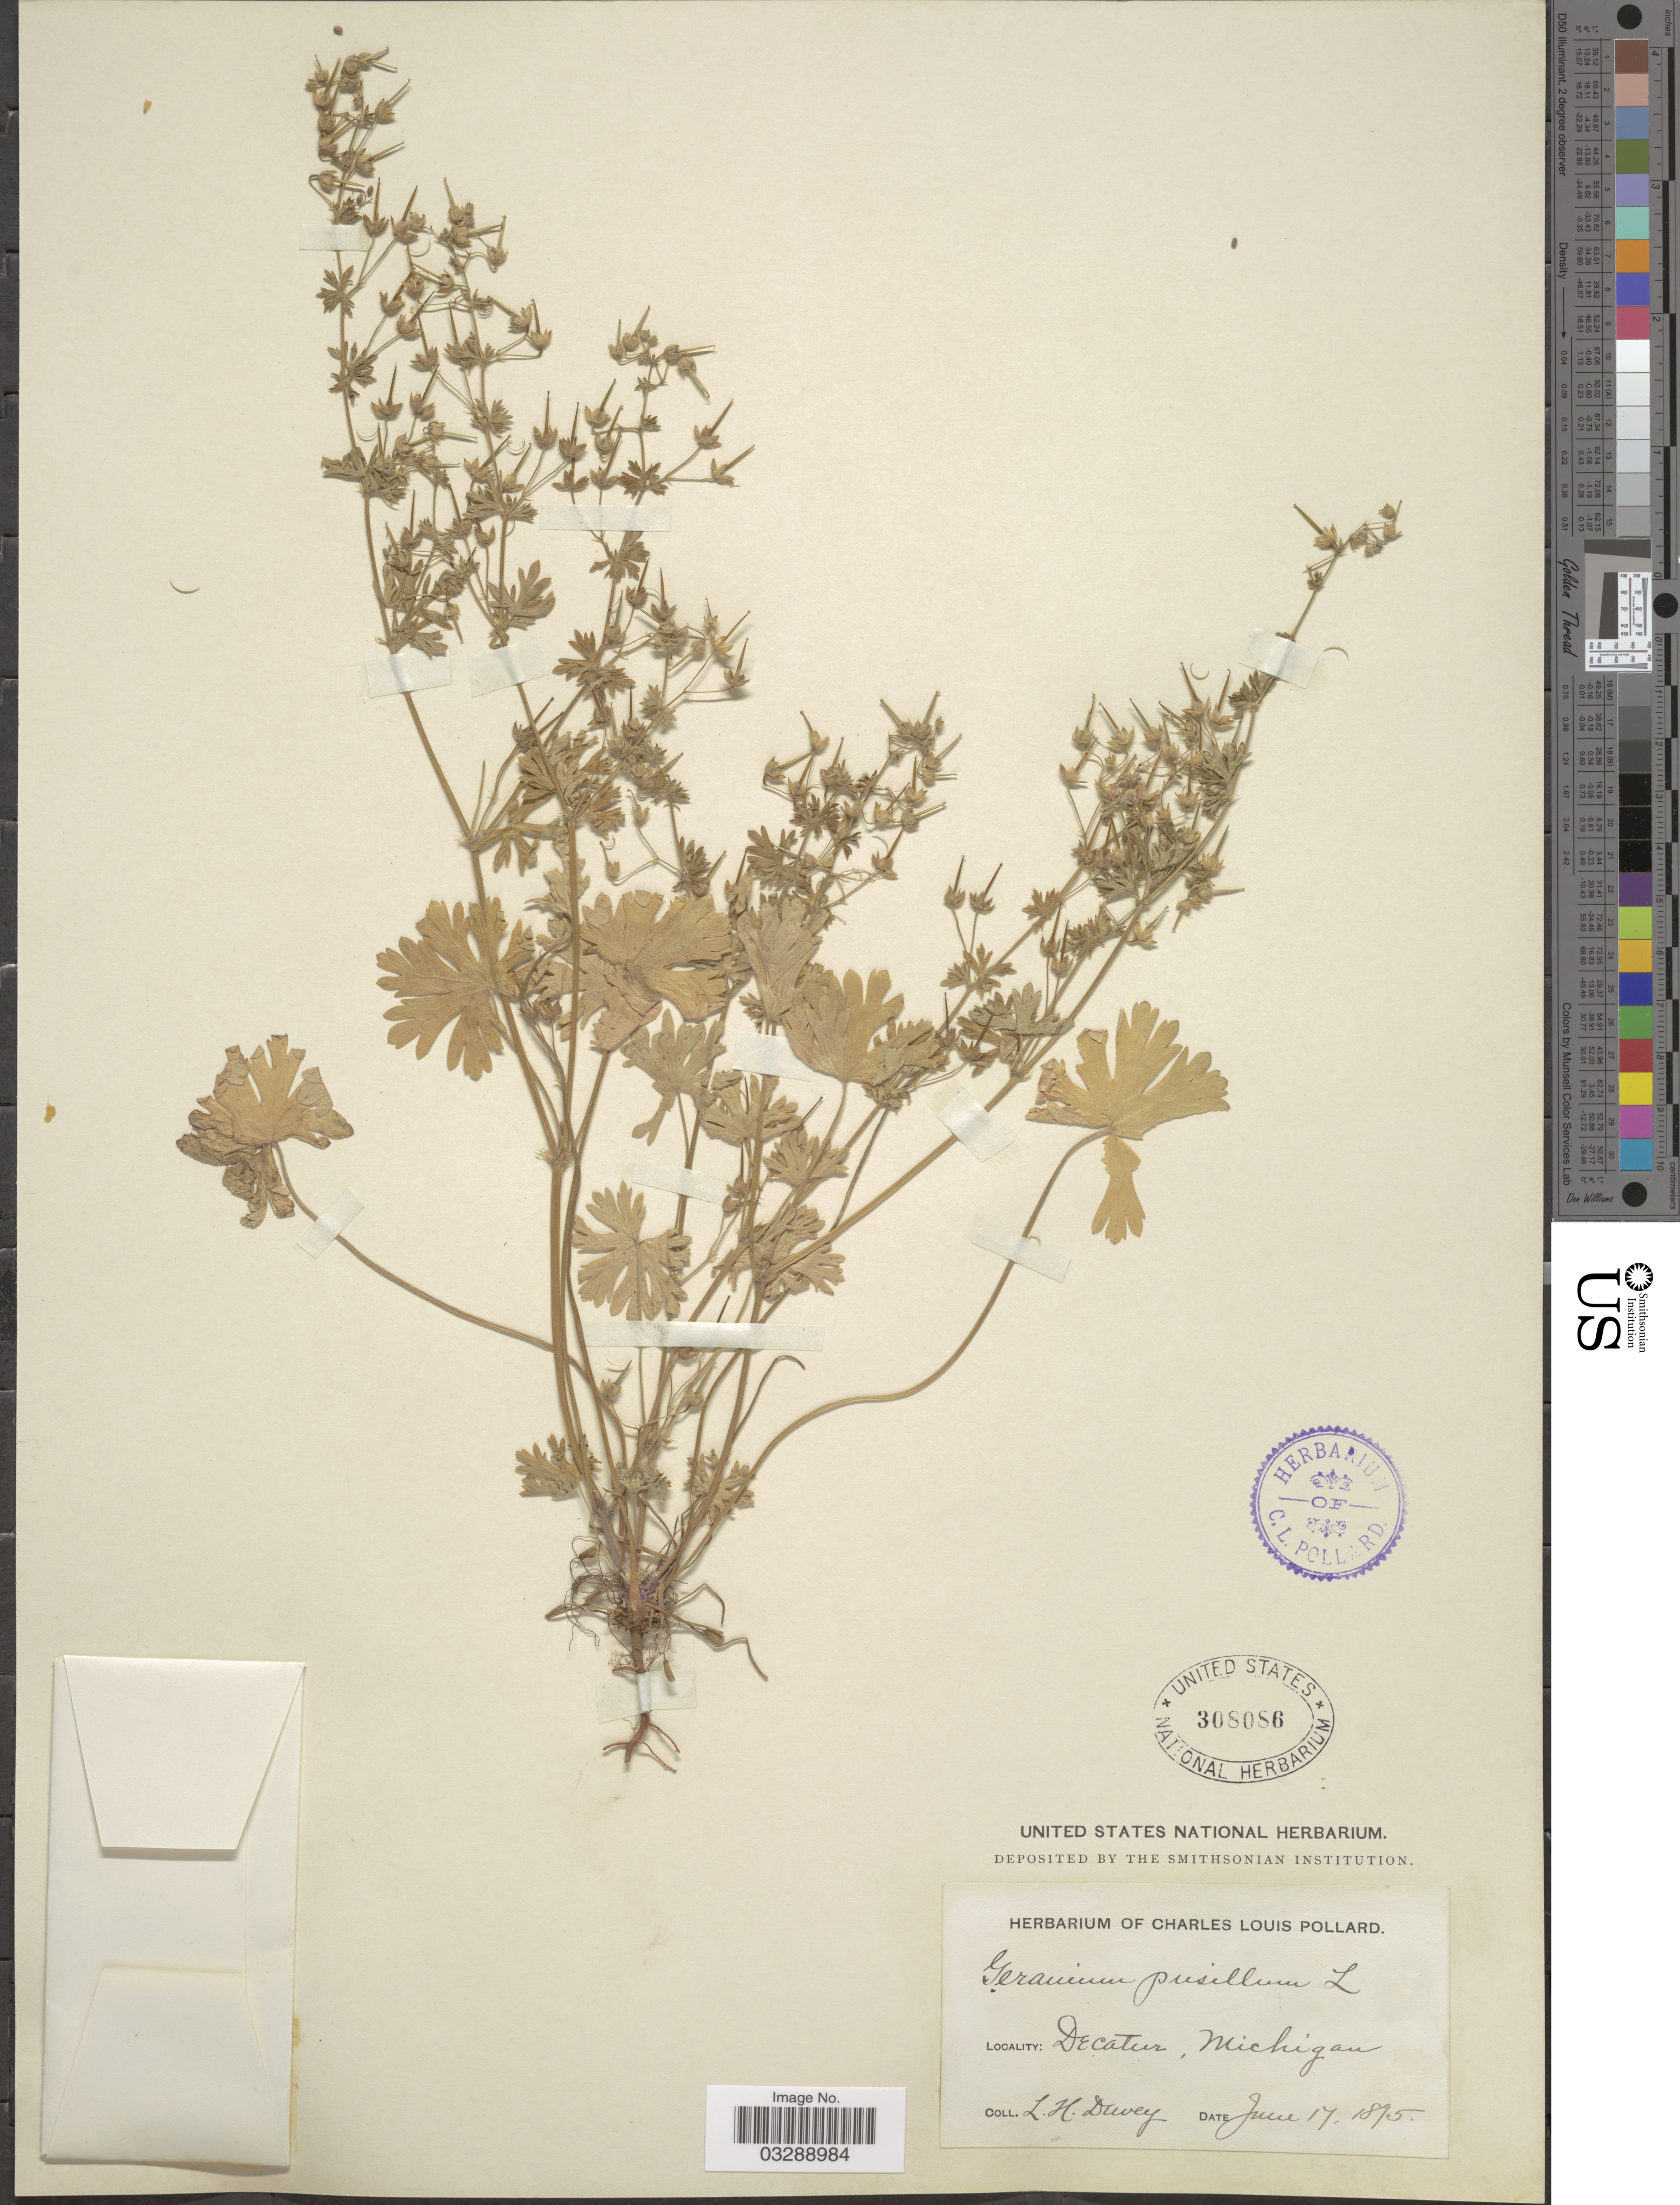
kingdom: Plantae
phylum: Tracheophyta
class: Magnoliopsida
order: Geraniales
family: Geraniaceae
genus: Geranium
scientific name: Geranium pusillum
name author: L.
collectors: L. H. Dewey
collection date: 1895-06-17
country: United States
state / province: Michigan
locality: Decatur.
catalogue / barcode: US 308086